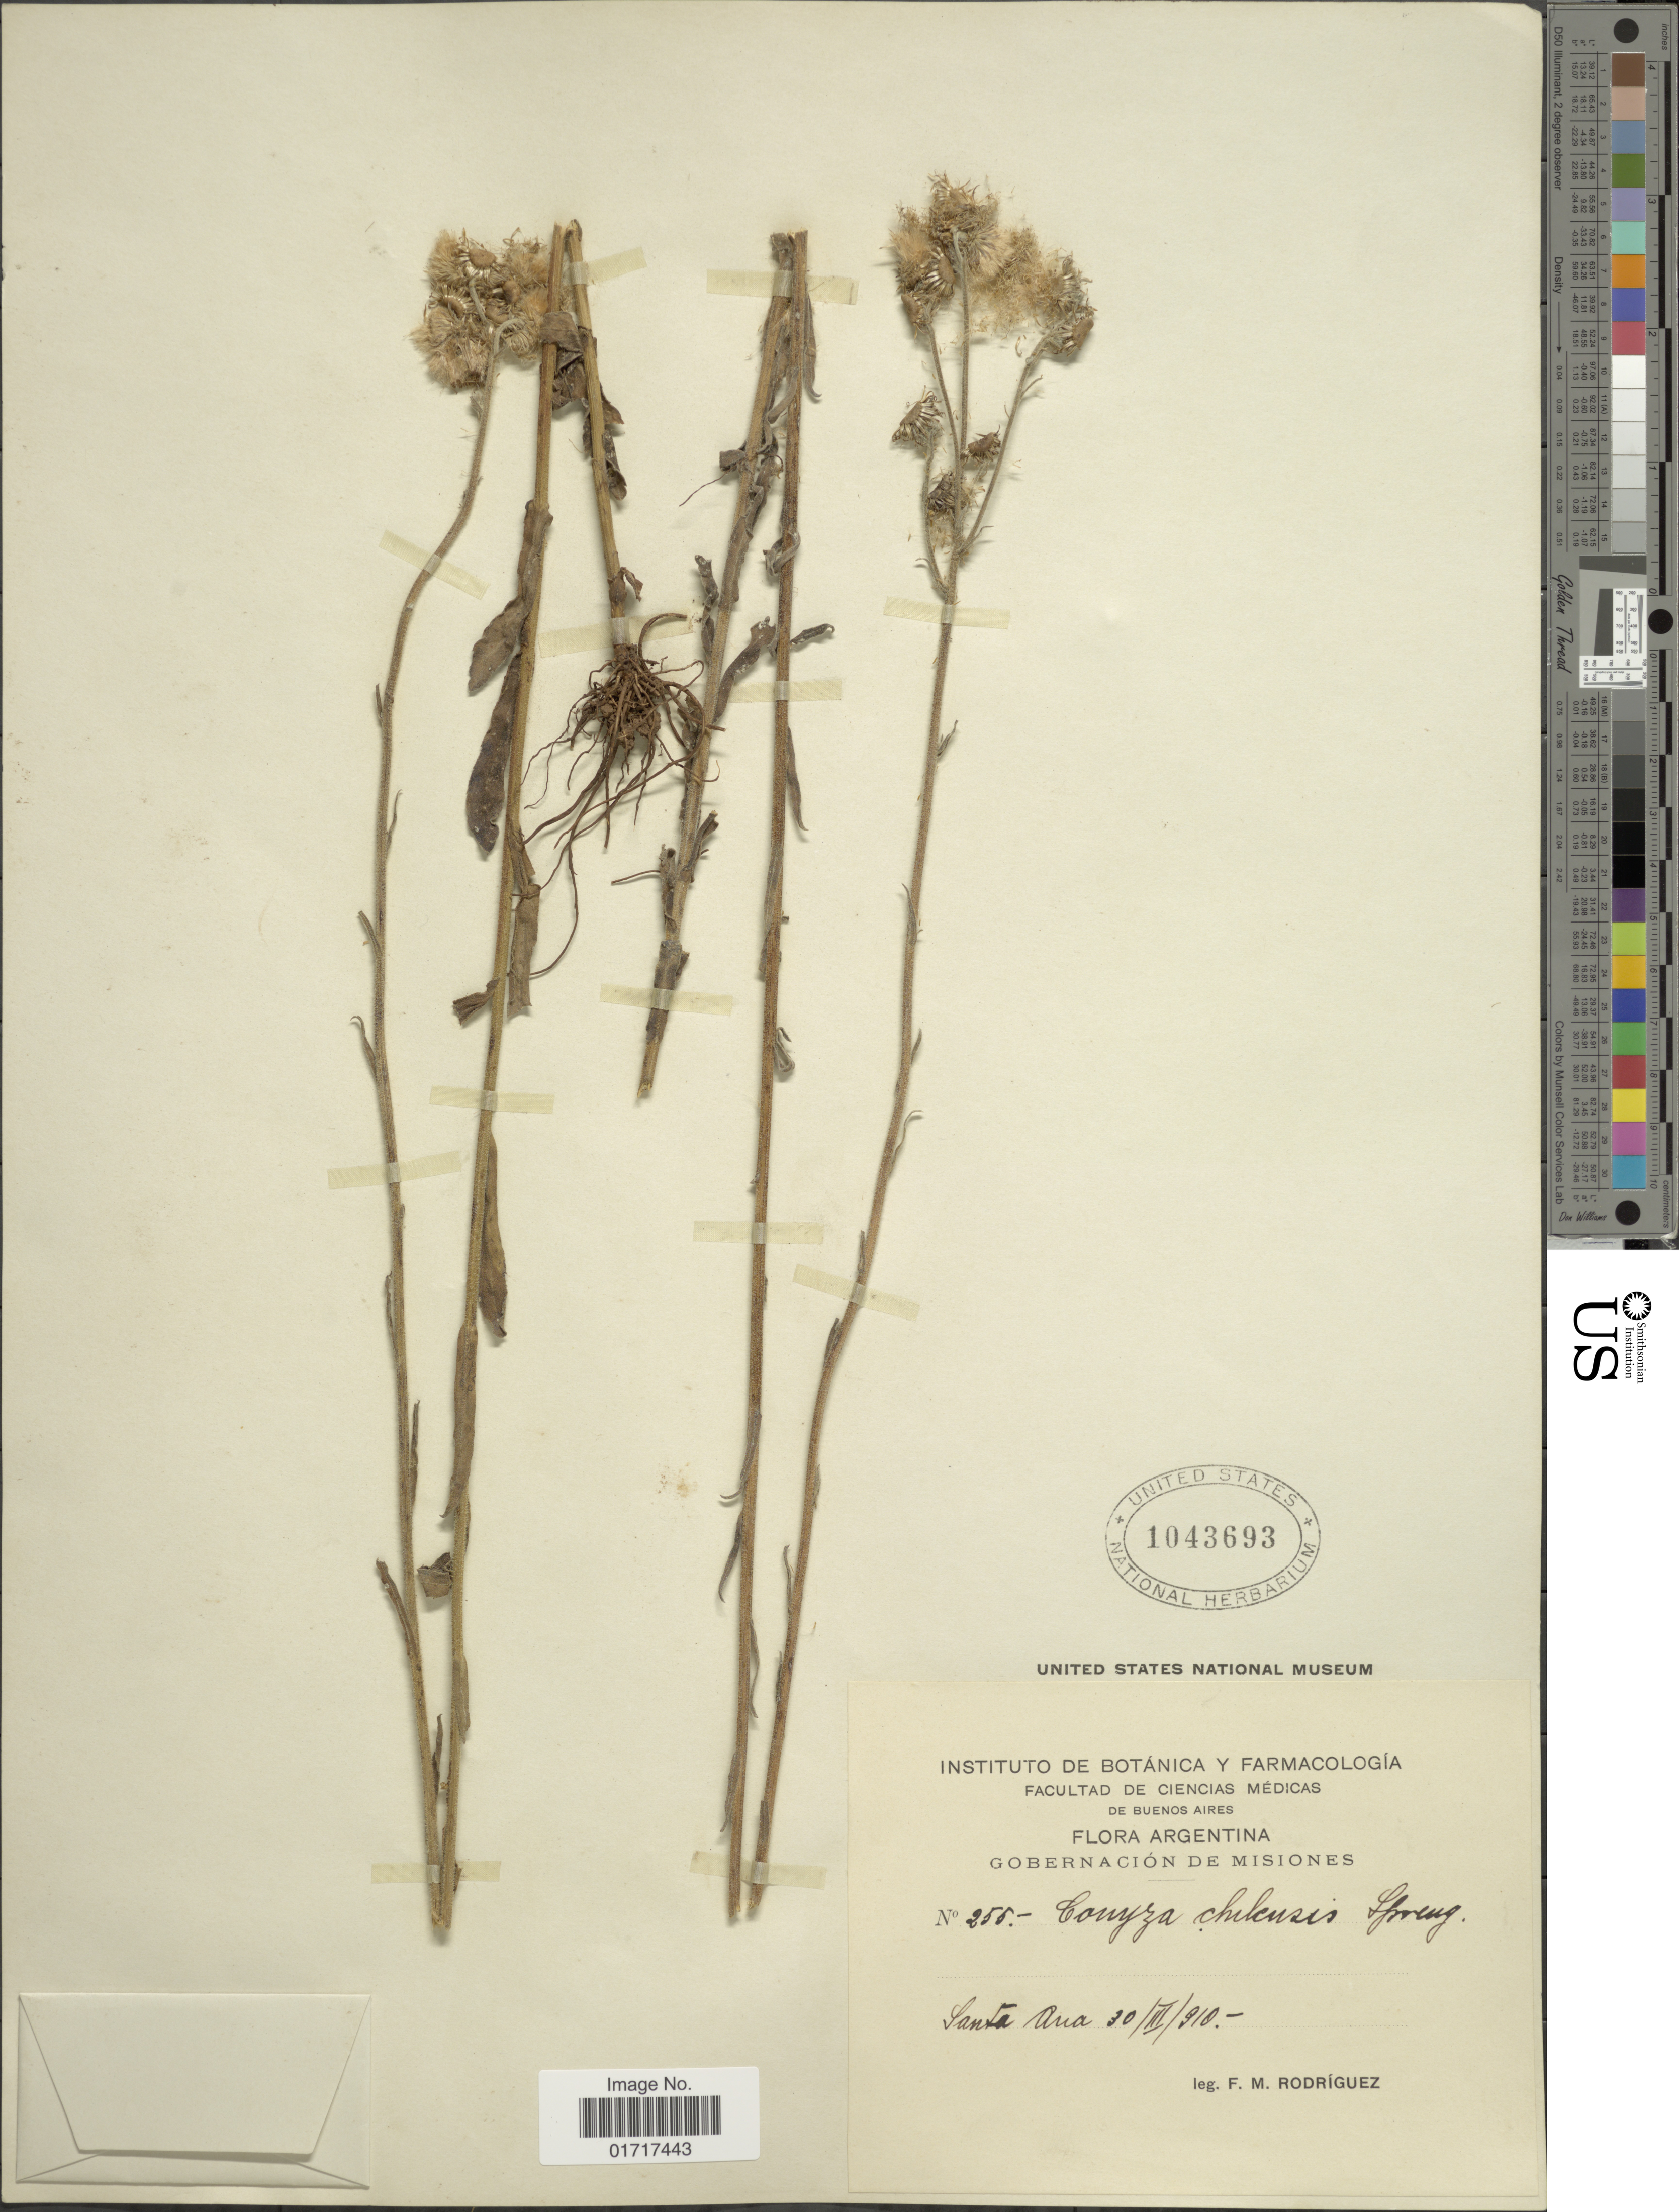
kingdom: Plantae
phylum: Tracheophyta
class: Magnoliopsida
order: Asterales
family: Asteraceae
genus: Conyza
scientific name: Conyza primulaefolia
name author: (Lam.) Cuatrec. & Lourteig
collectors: F. M. Rodriguez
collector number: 255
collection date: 1910-03-30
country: Argentina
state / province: Misiones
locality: Argentina. Gobernacion de Misiones. Santa Aua.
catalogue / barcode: US 1043693